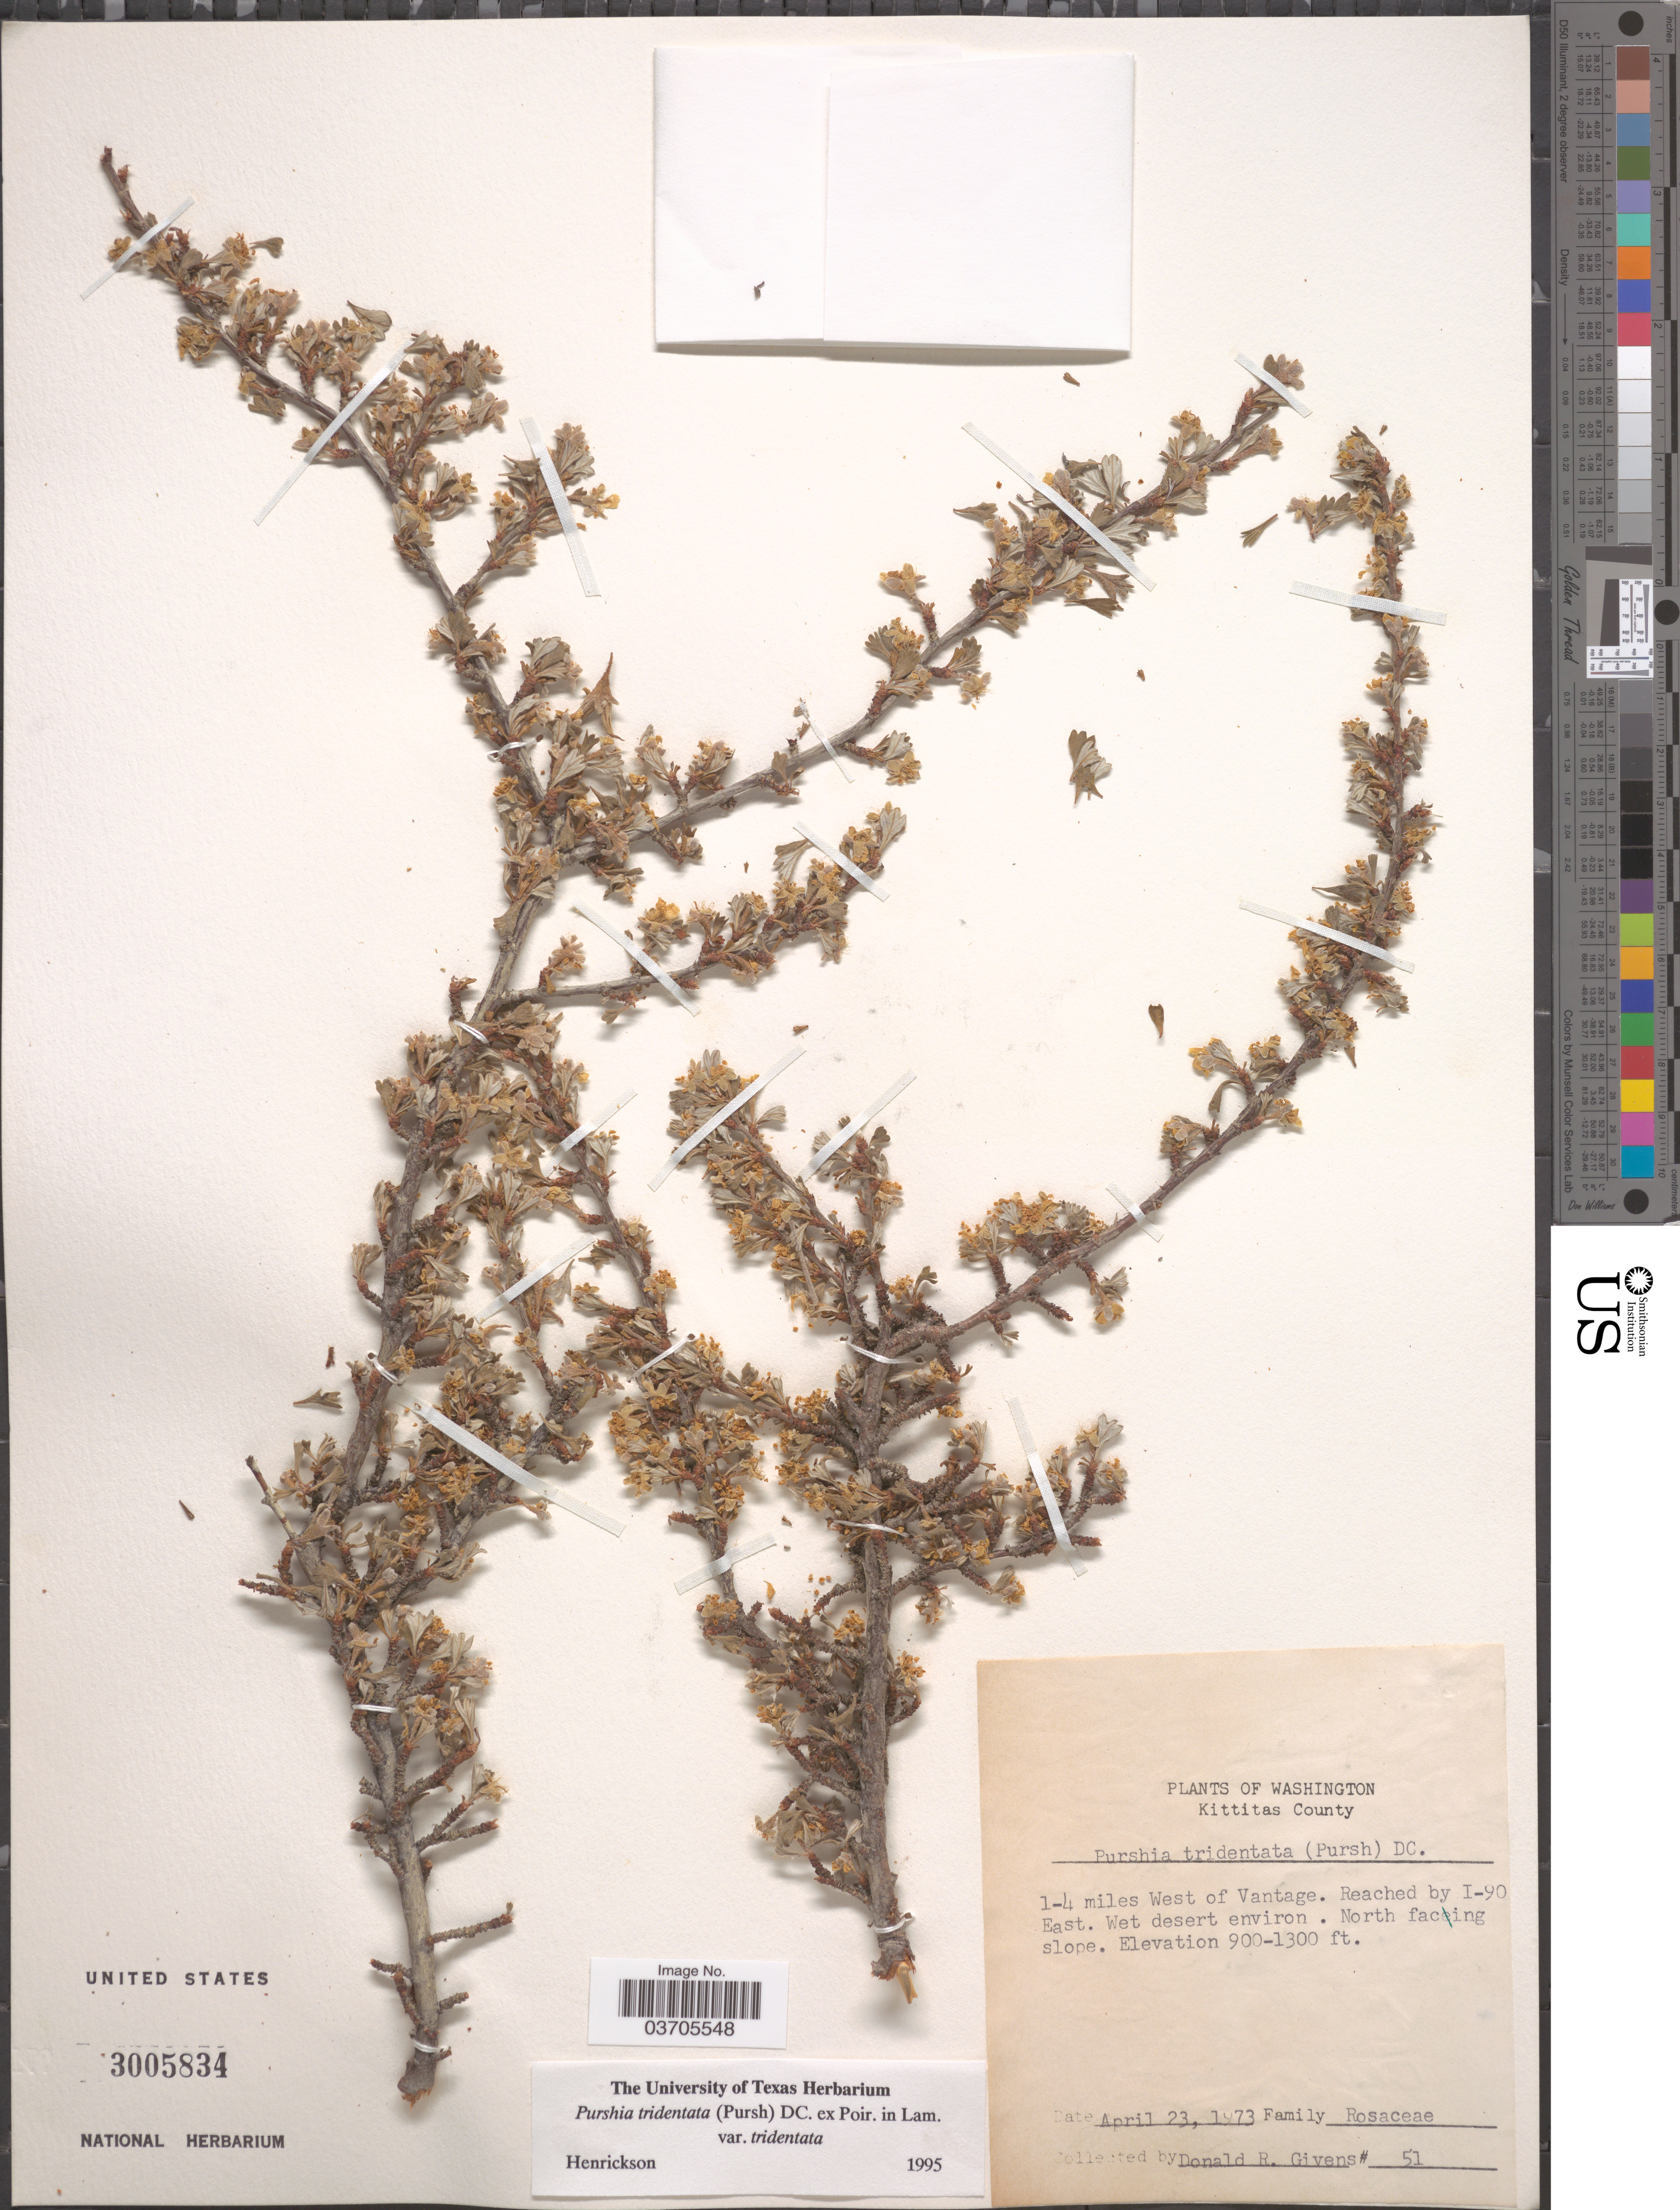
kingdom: Plantae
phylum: Tracheophyta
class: Magnoliopsida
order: Rosales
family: Rosaceae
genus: Purshia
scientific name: Purshia tridentata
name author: (Pursh) DC.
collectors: D. Givens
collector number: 51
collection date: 1973-04-23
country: United States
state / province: Washington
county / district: Kittitas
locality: Kittitas County. 1-4 miles West of Vantage. Reached by I-90 East. Wet desert environ. North facing slope.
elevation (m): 274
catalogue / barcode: US 3005834